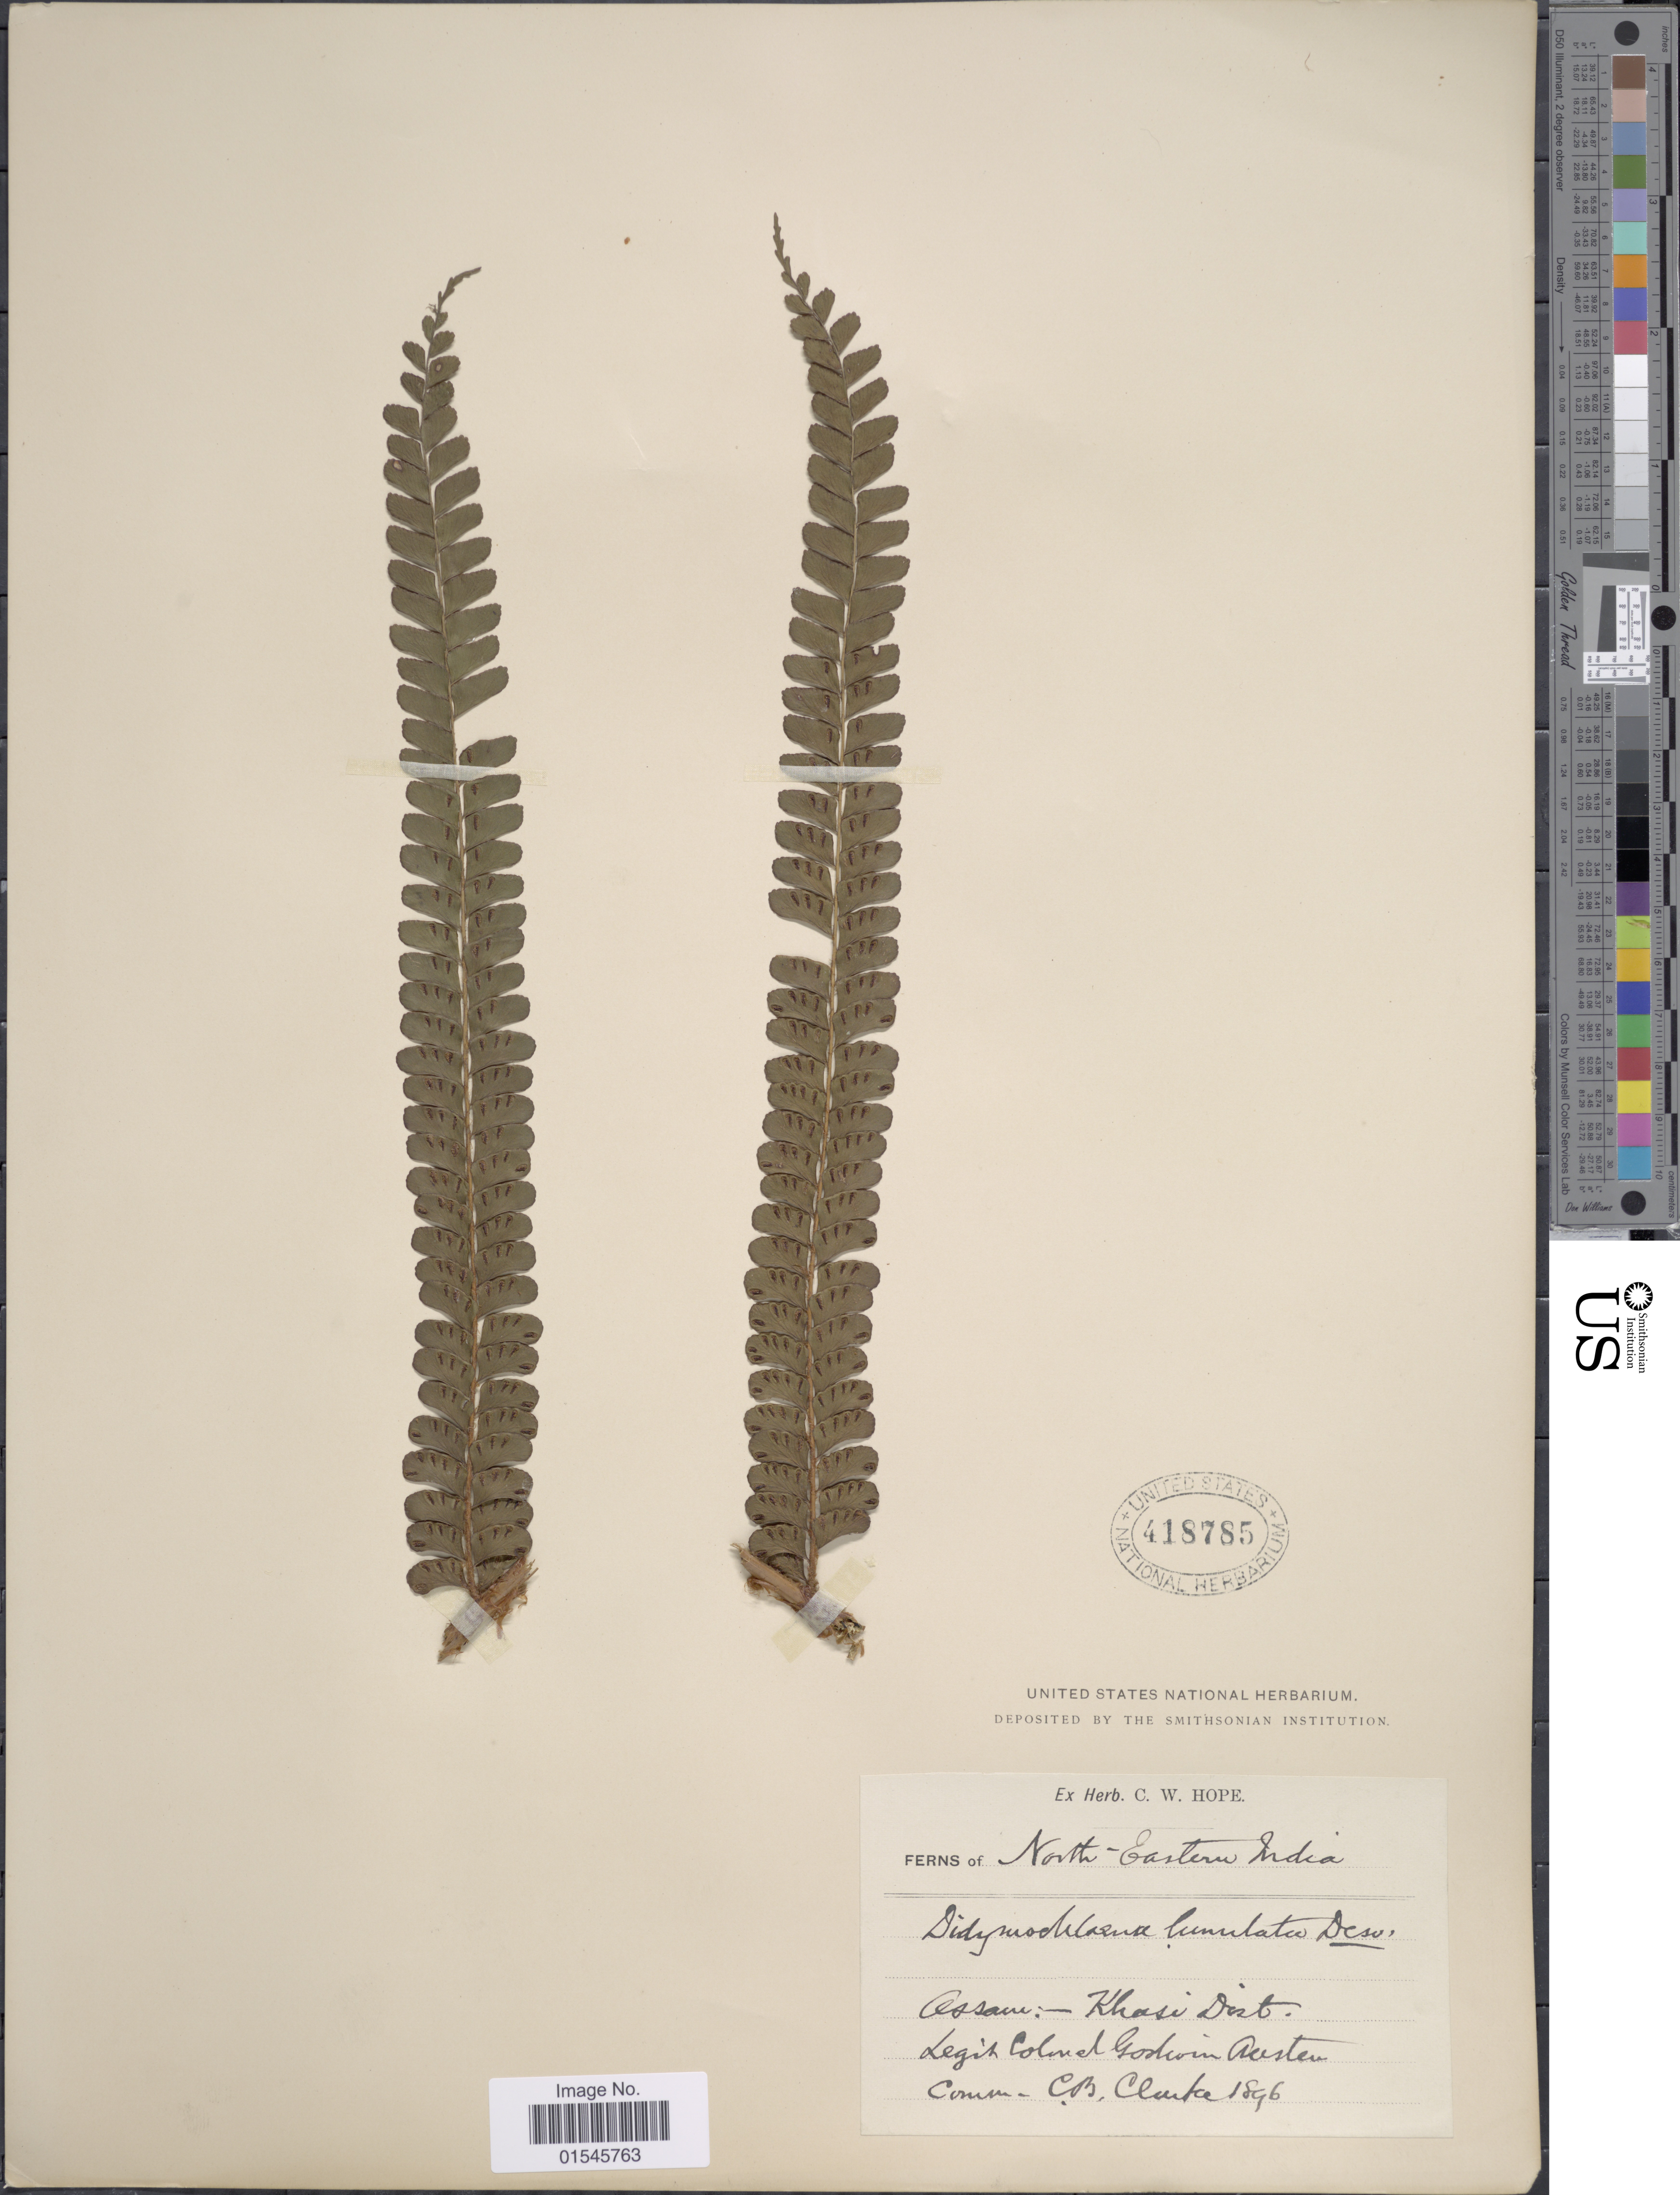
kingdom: Plantae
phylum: Tracheophyta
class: Polypodiopsida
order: Polypodiales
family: Didymochlaenaceae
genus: Didymochlaena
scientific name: Didymochlaena truncatula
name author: (Sw.) J. Sm.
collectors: C. B. Clarke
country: India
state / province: Meghalaya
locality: Khasi Dist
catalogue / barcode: US 418785